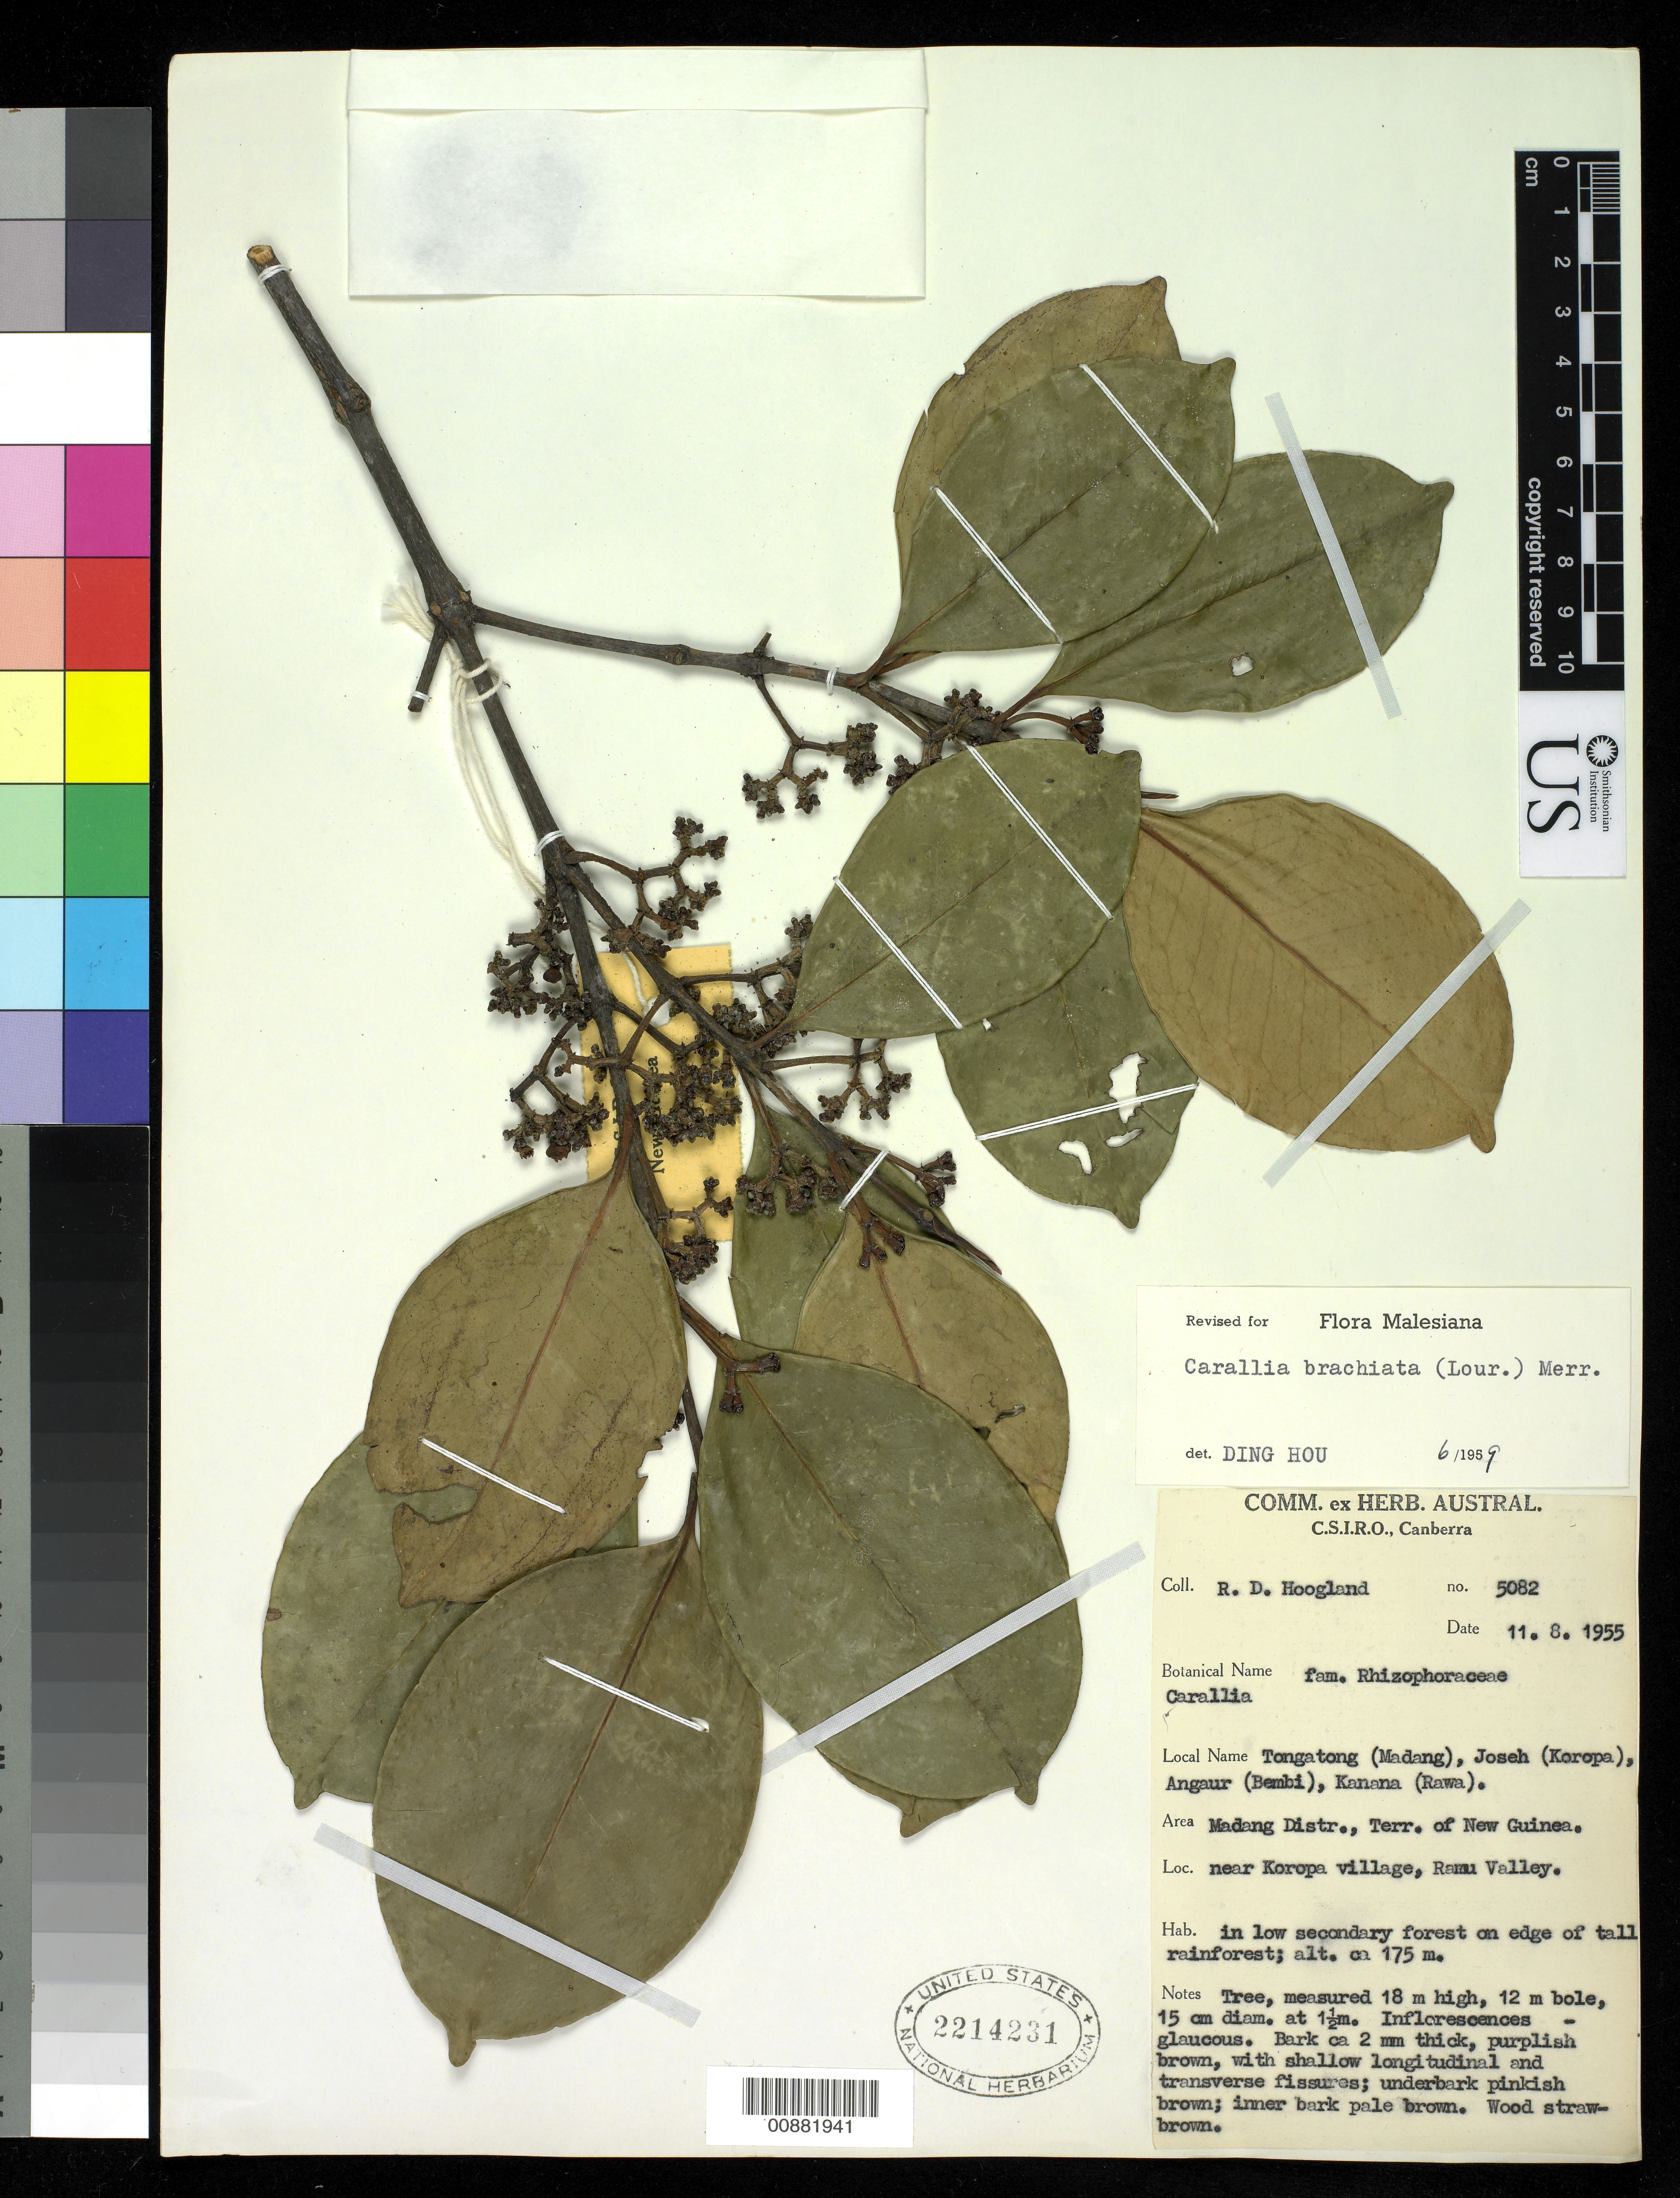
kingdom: Plantae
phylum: Tracheophyta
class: Magnoliopsida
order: Malpighiales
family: Rhizophoraceae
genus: Carallia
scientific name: Carallia brachiata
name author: (Lour.) Merr.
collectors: R. D. Hoogland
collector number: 5082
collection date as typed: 11 Aug 1955 or 08 Nov 1955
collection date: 1955-08-11 or 1955-11-08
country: Papua New Guinea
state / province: Madang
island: New Guinea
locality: Madang Dist., near Koropa village, Rami village.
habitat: in low secondary forest on edge of tall rainforest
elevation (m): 175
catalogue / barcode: US 2214231